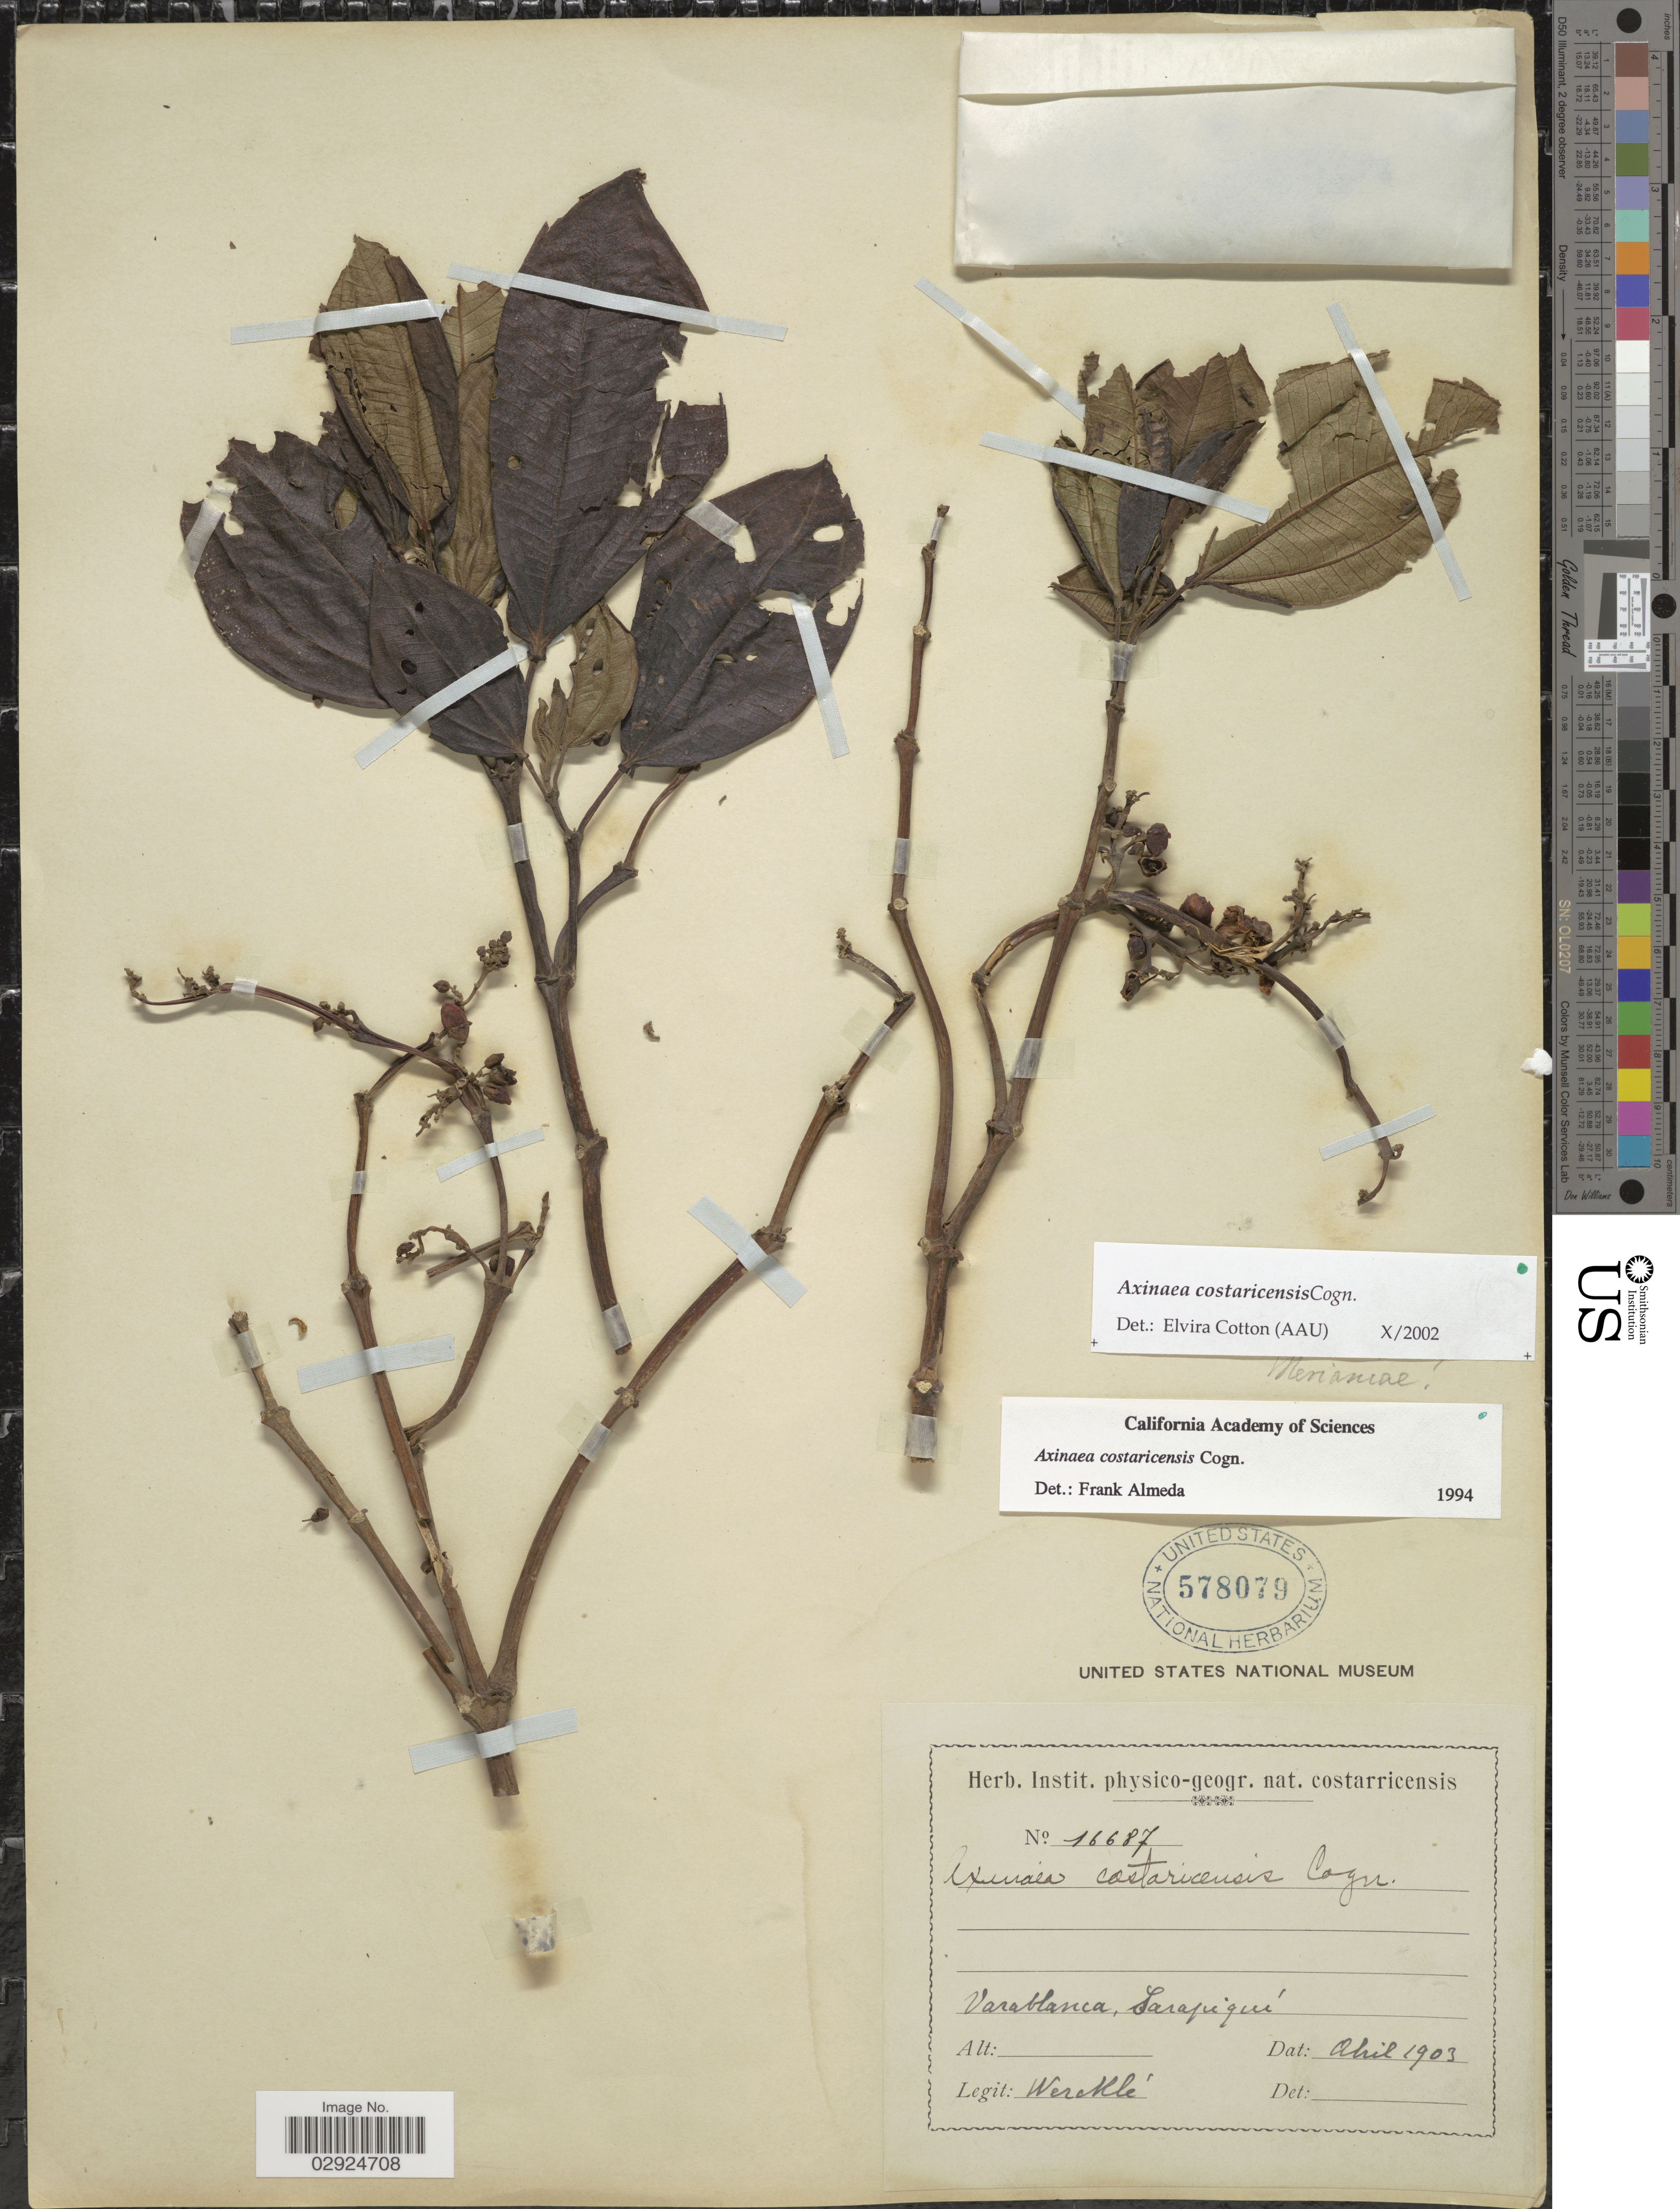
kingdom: Plantae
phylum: Tracheophyta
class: Magnoliopsida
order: Myrtales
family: Melastomataceae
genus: Axinaea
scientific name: Axinaea costaricensis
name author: Cogn. in A. DC.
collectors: Wercklé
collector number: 16687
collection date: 1903-04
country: Costa Rica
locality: Varablanca, Sarapiquí.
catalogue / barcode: US 578079